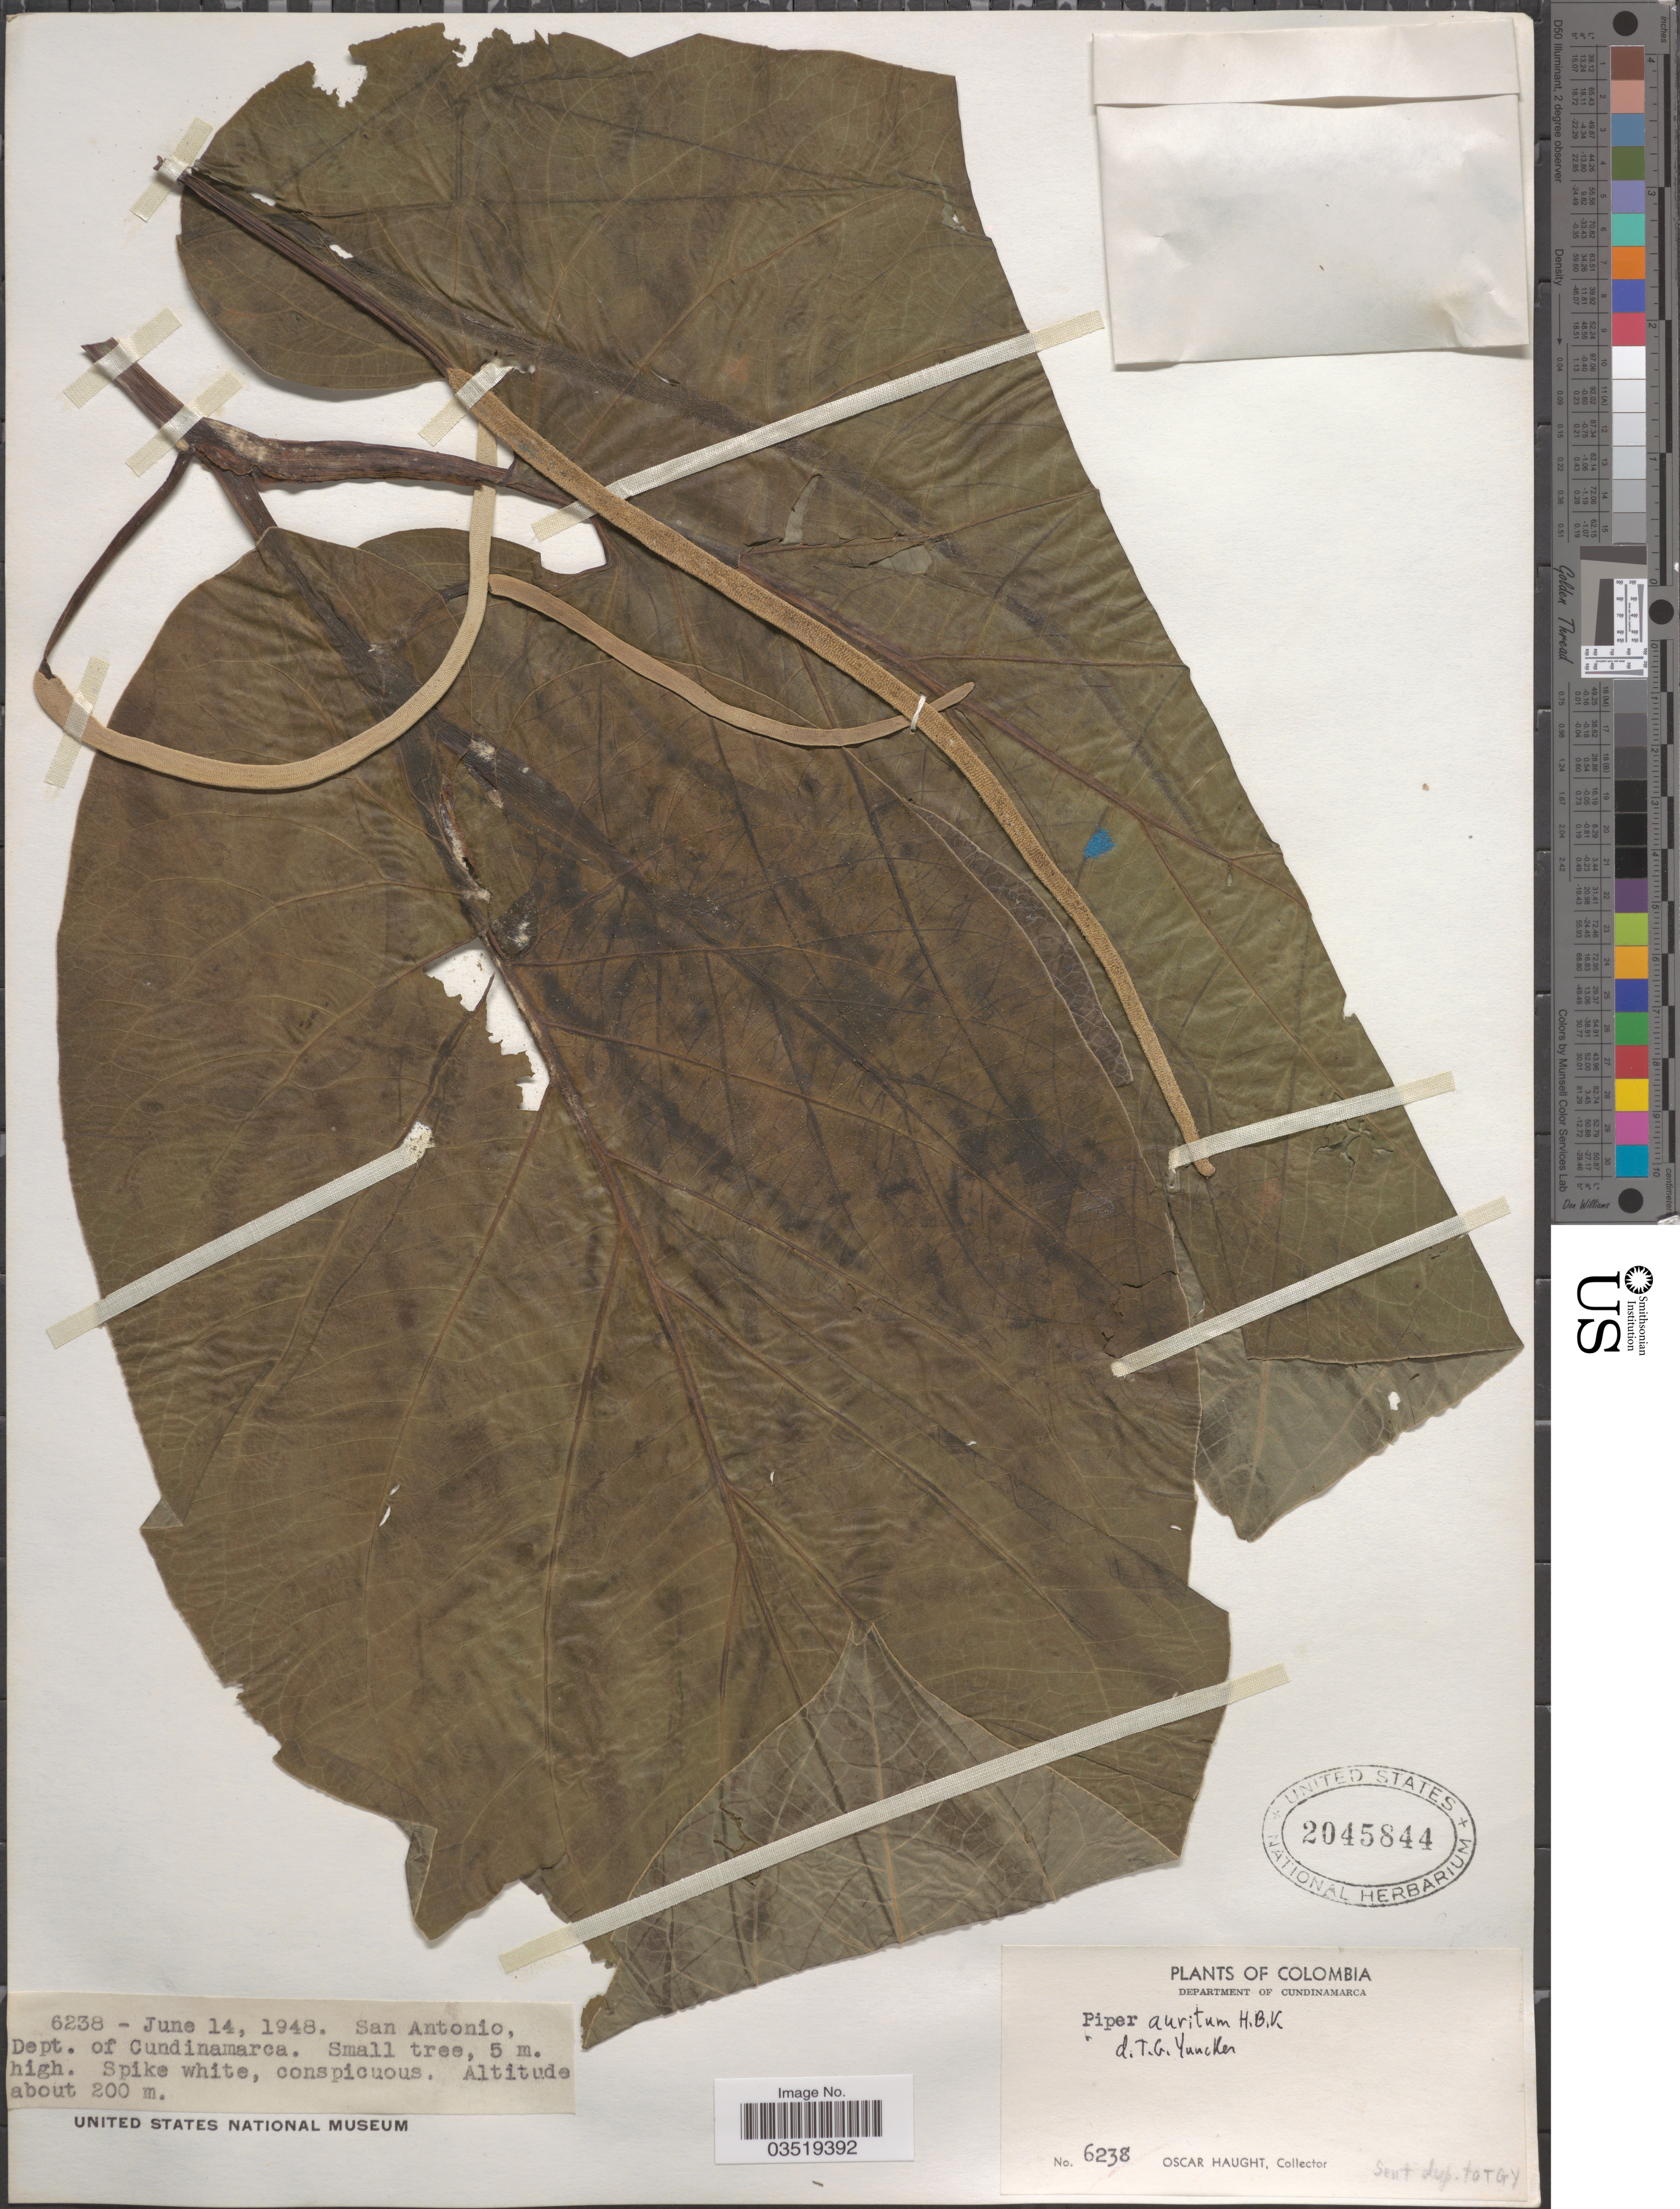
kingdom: Plantae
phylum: Tracheophyta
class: Magnoliopsida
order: Piperales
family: Piperaceae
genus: Piper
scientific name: Piper auritum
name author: Kunth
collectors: O. L. Haught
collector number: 6238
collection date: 1948-06-14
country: Colombia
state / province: Cundinamarca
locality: San Antonio, Department of Cundinamarca.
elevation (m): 200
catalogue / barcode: US 2045844